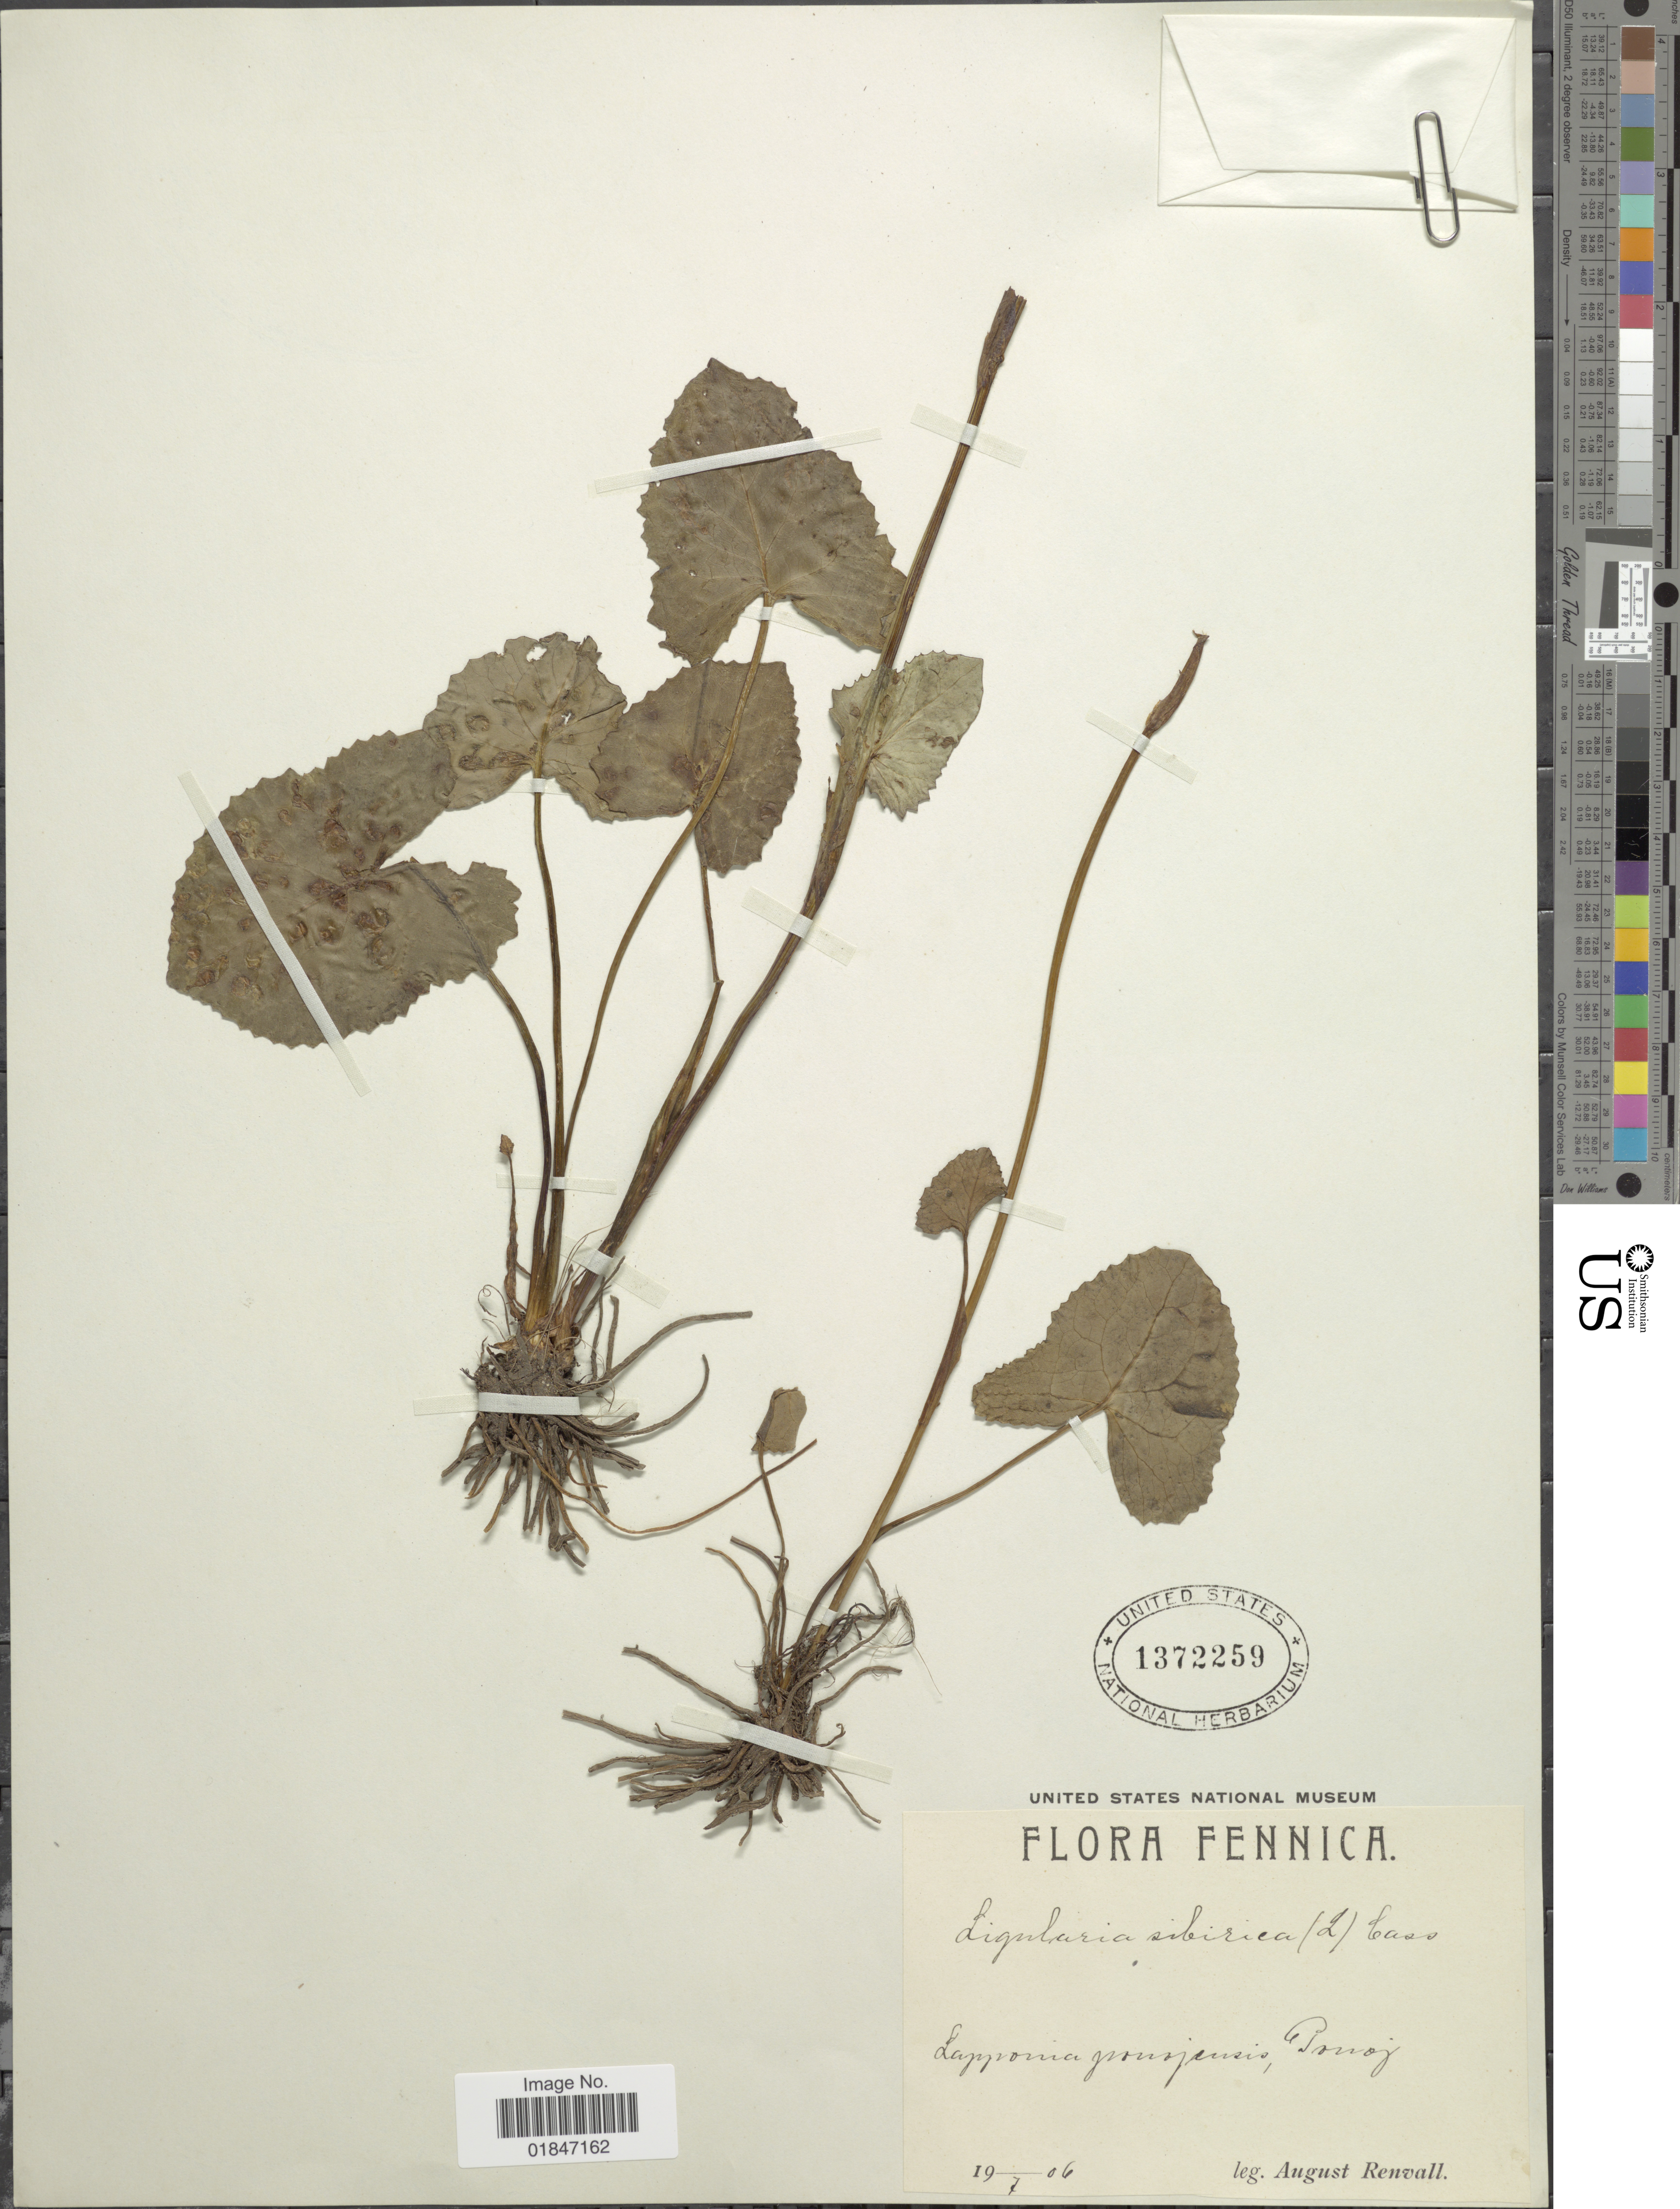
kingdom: Plantae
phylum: Tracheophyta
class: Magnoliopsida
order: Asterales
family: Asteraceae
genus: Ligularia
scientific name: Ligularia sibirica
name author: (L.) Cass.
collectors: A. Renvall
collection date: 1906-07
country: Finland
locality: Lapponia p [illegible text]sensis, Ponoj. Fennica.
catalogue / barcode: US 1372259